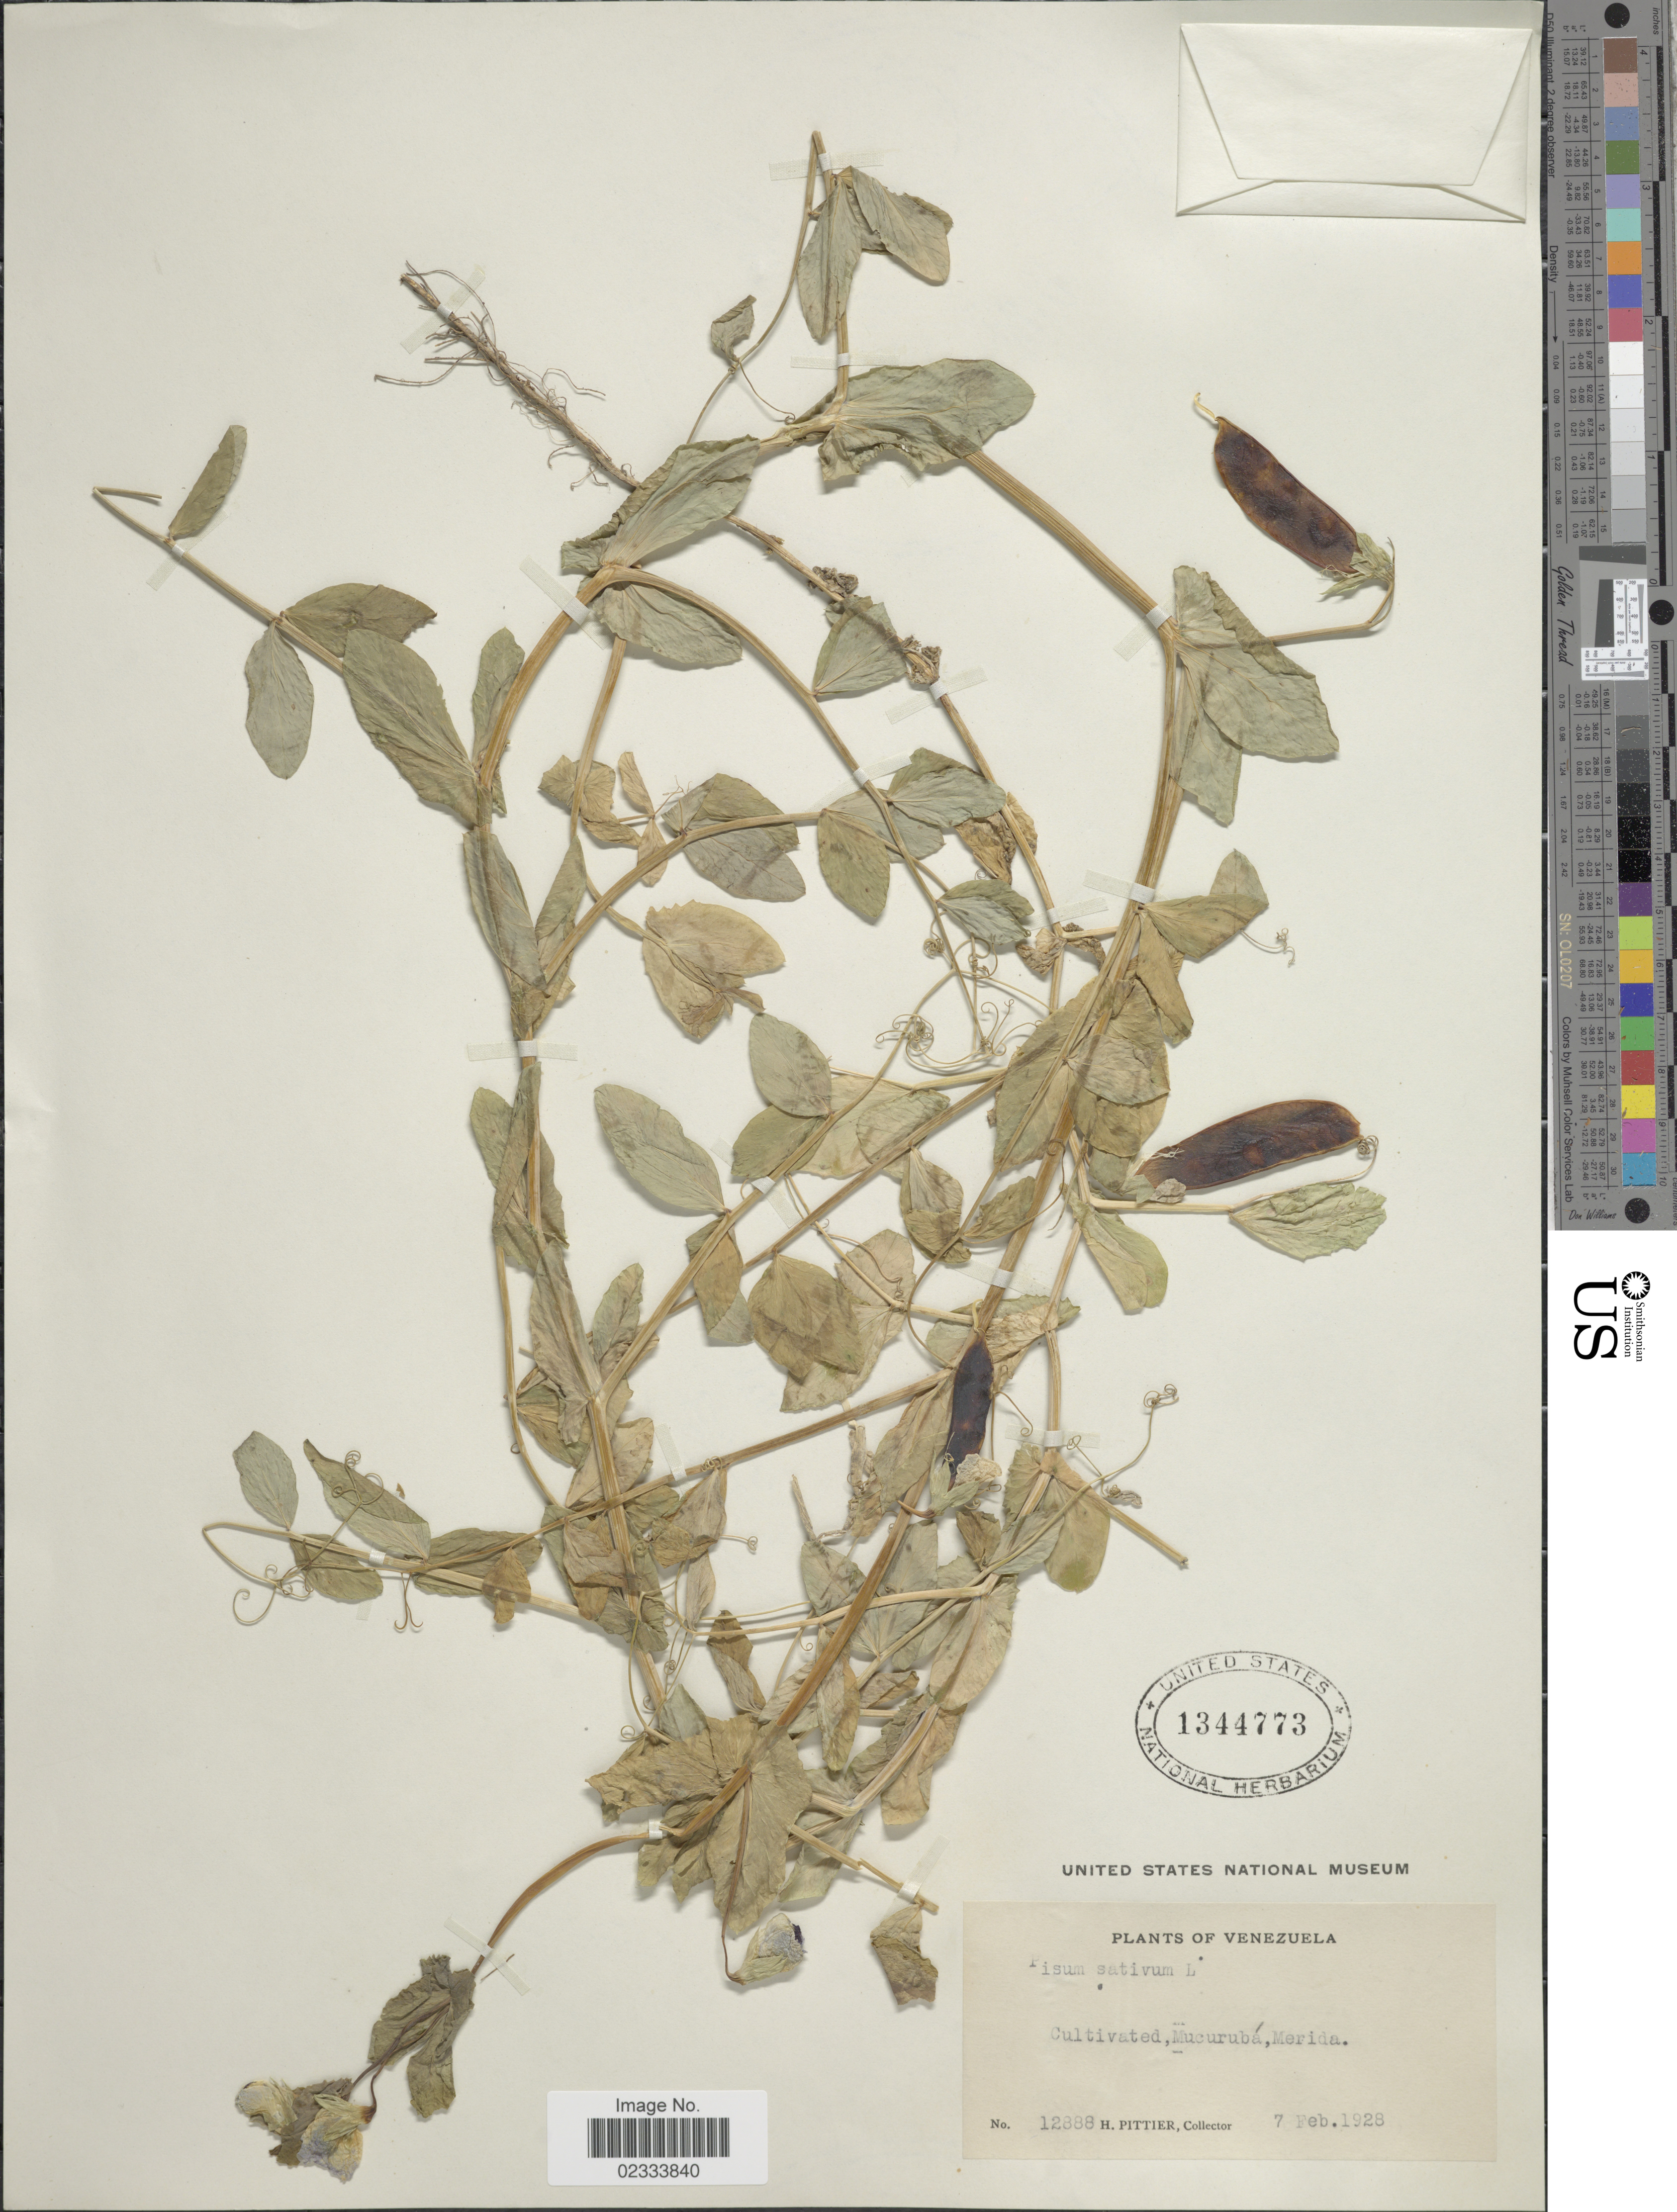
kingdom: Plantae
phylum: Tracheophyta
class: Magnoliopsida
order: Fabales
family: Fabaceae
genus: Pisum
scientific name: Pisum sativum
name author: L.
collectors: H. F. Pittier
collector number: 12888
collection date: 1928-02-07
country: Venezuela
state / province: Mérida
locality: Mucuruba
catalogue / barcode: US 1344773